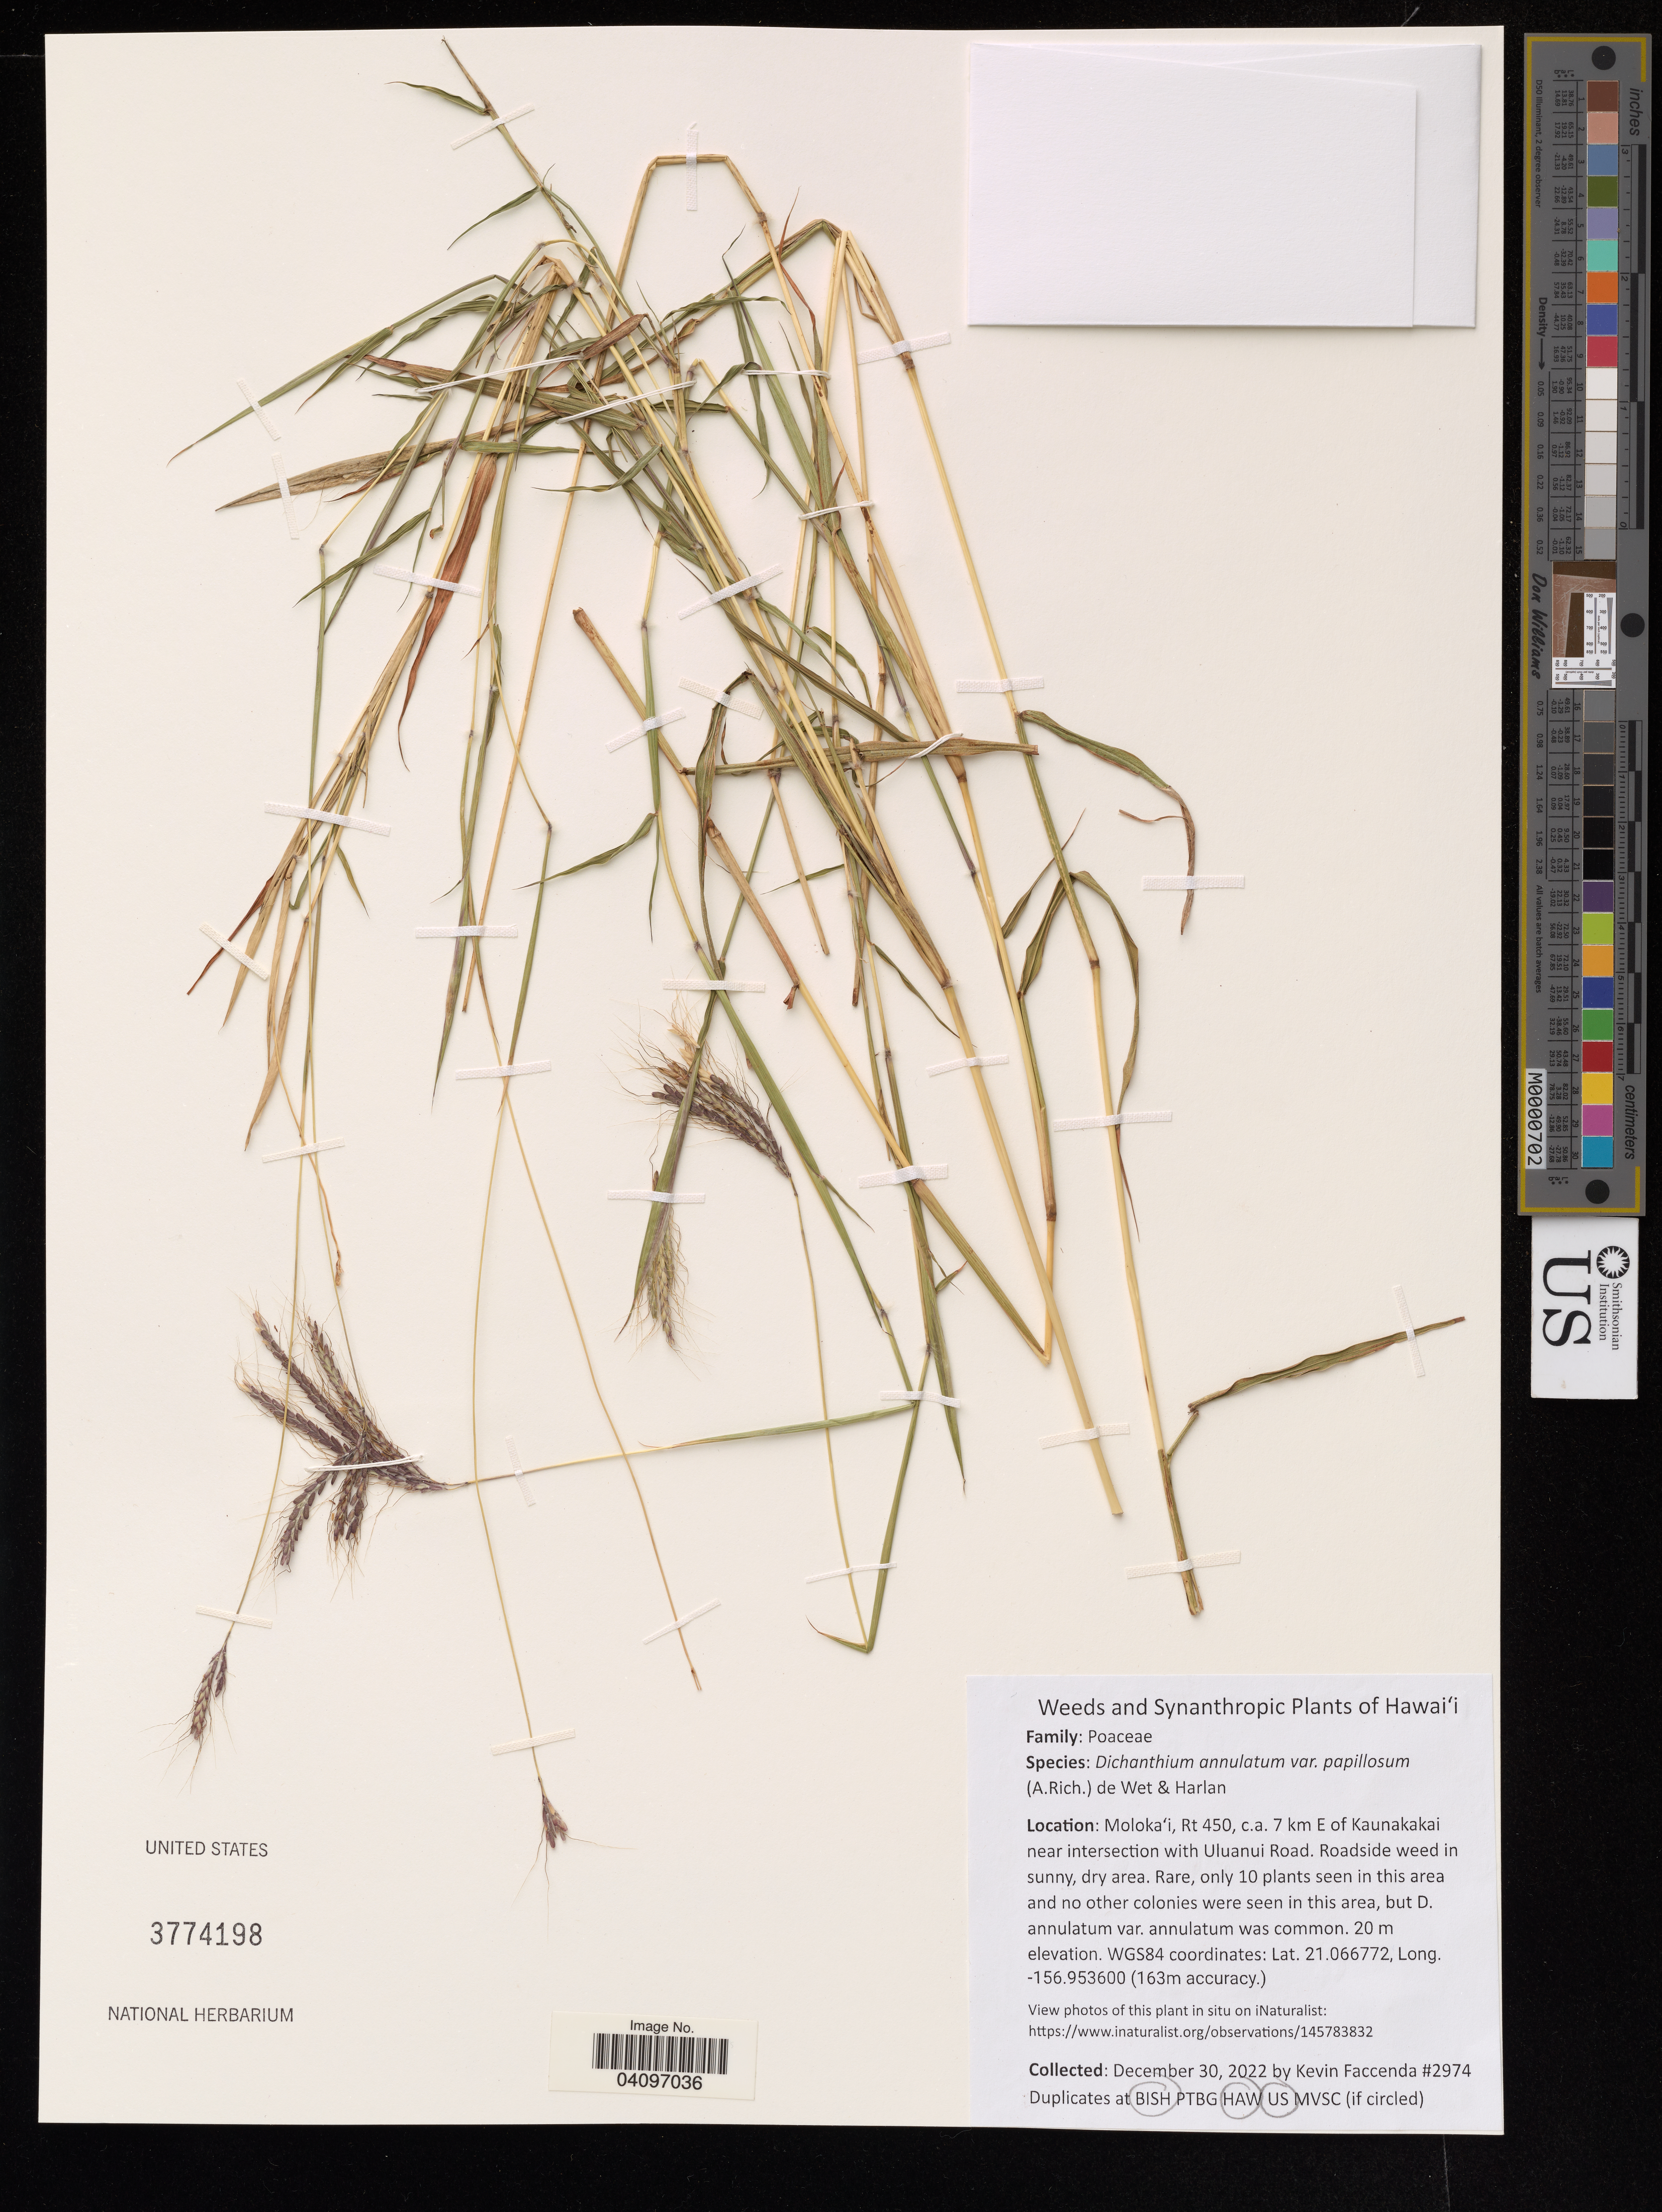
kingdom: Plantae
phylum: Tracheophyta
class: Liliopsida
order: Poales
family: Poaceae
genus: Dichanthium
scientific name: Dichanthium annulatum var. papillosum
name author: (Hochst. ex A. Rich.) de Wet & Harlan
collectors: K. Faccenda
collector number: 2974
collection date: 2022-12-30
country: United States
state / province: Hawaii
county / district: Maui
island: Moloka'i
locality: Rt. 450, ca 7 kn E of Kaunakakai near intersection with Uluanui Road.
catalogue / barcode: US 3774198